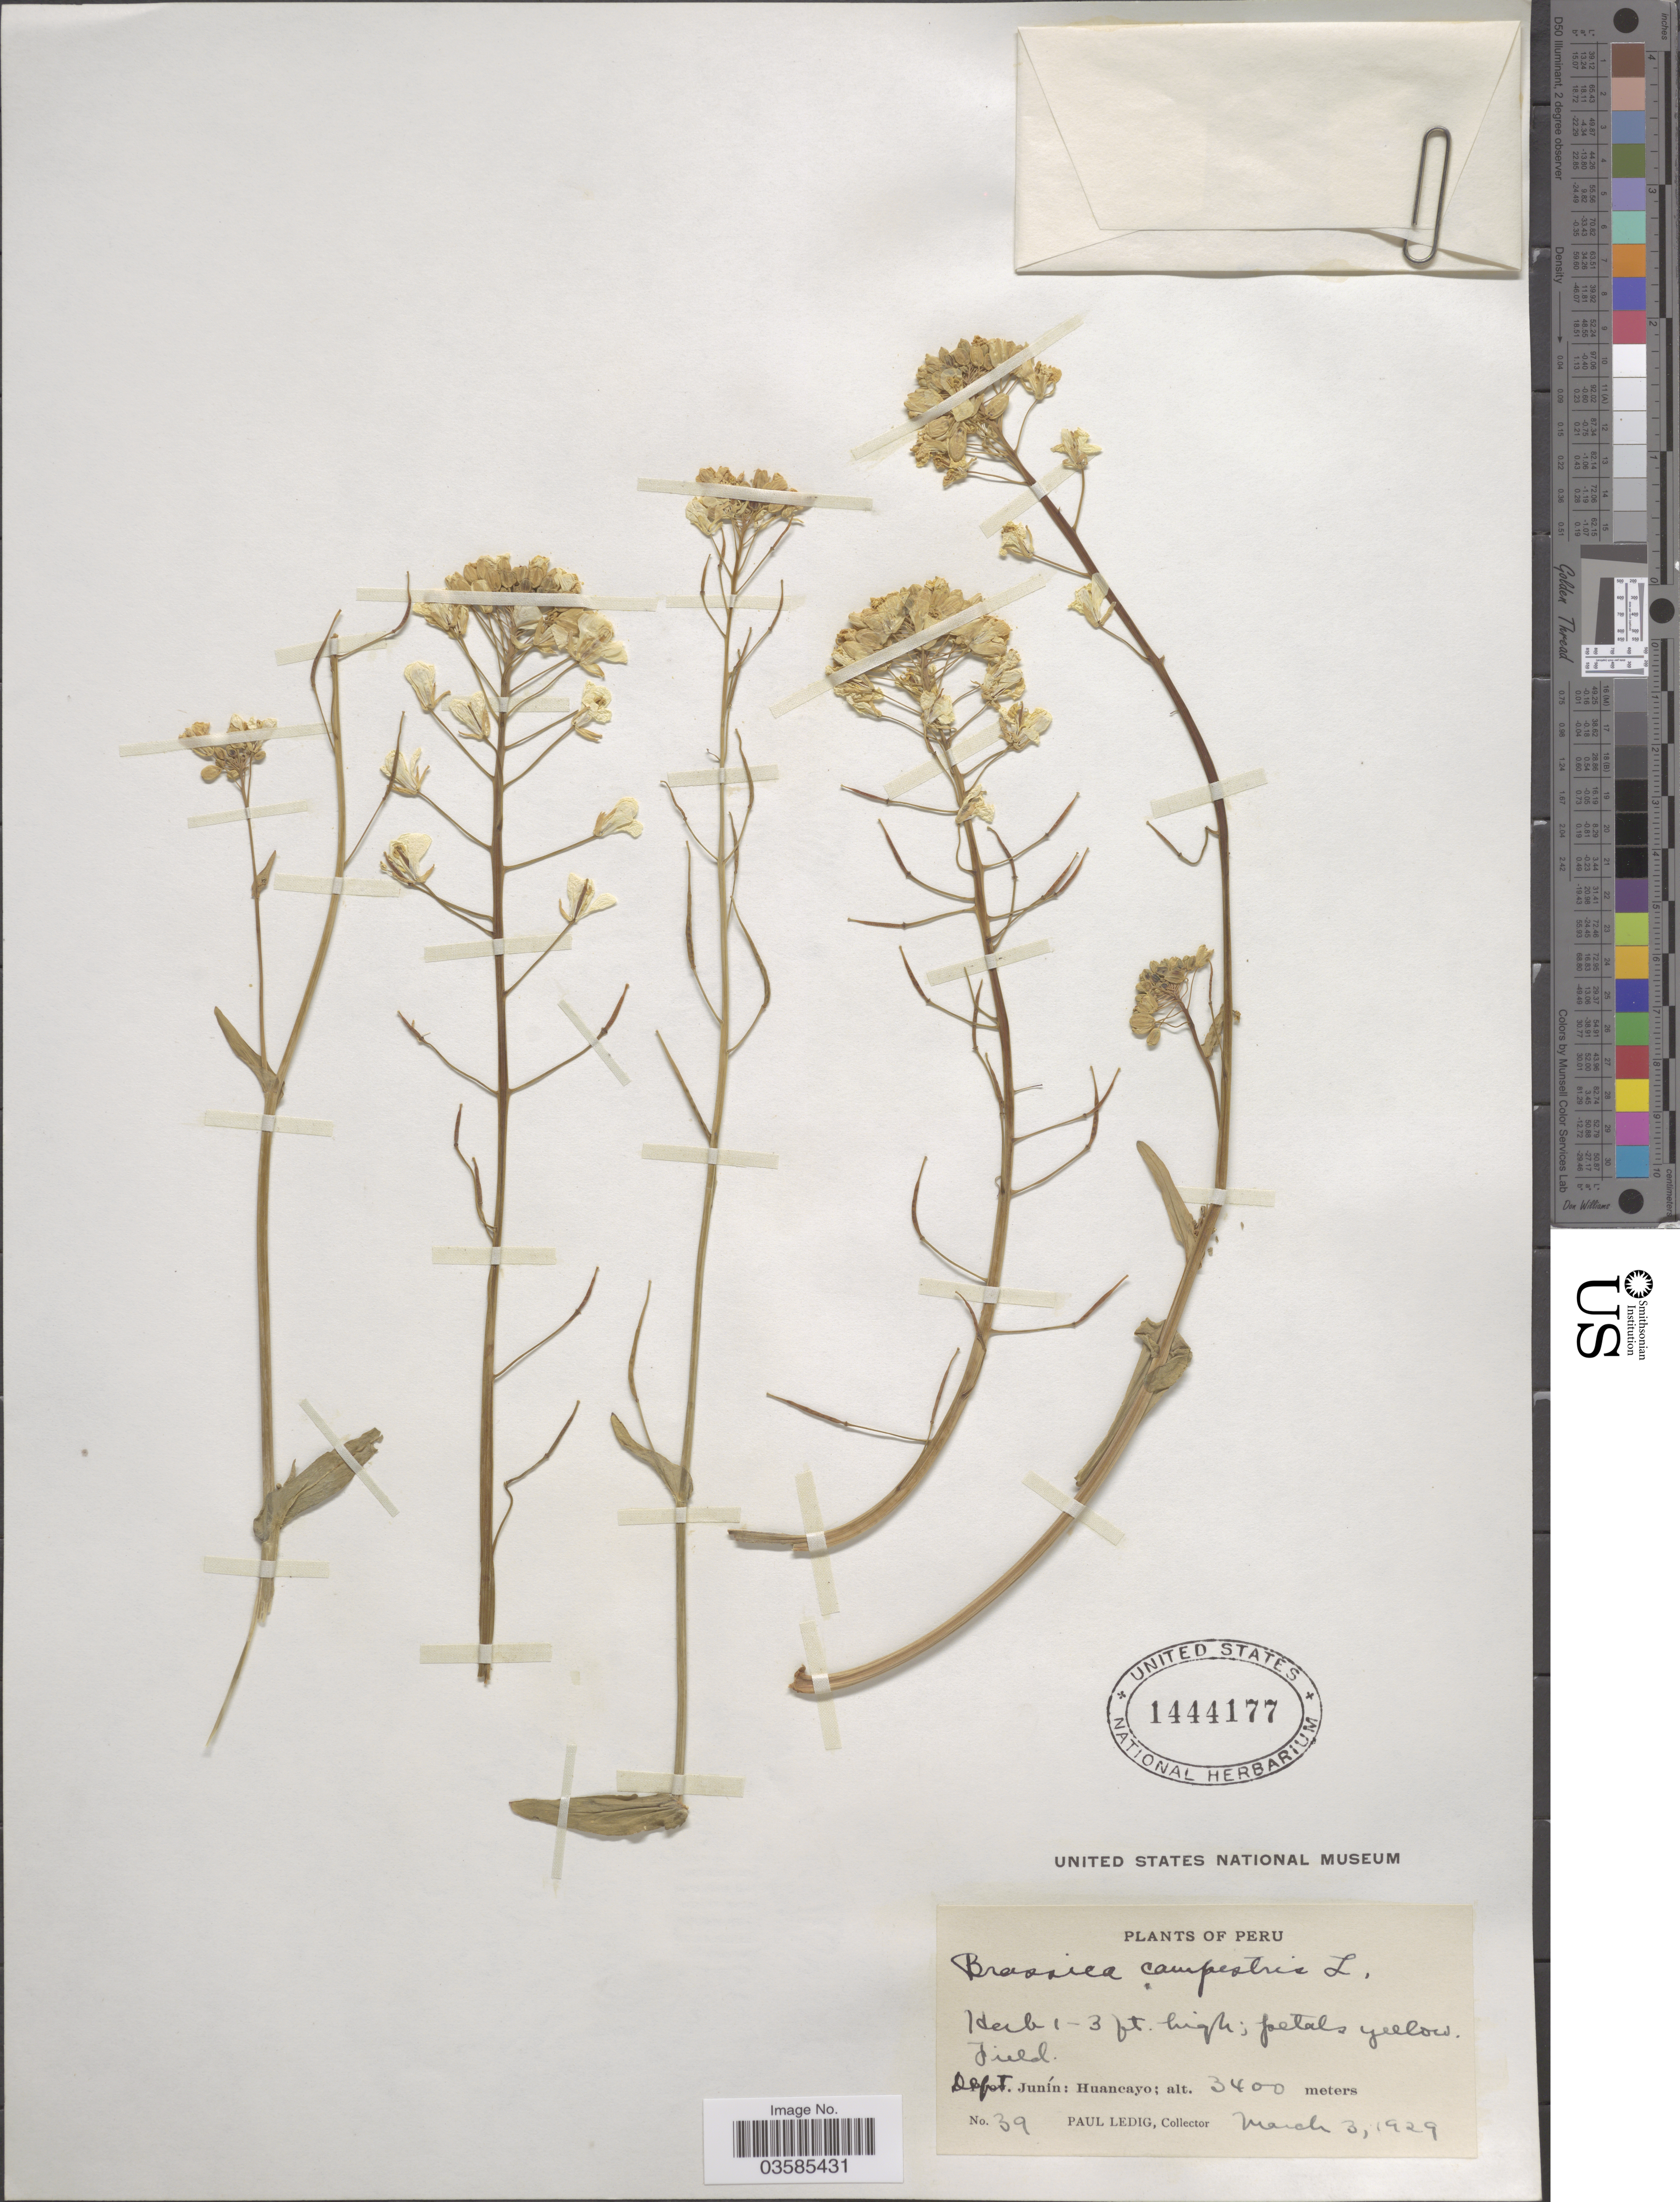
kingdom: Plantae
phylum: Tracheophyta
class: Magnoliopsida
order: Brassicales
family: Brassicaceae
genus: Brassica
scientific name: Brassica campestris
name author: L.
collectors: P. Ledig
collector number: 39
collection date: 1929-03-03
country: Peru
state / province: Junín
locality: Dept. Junín: Huancayo.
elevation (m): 3400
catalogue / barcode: US 1444177